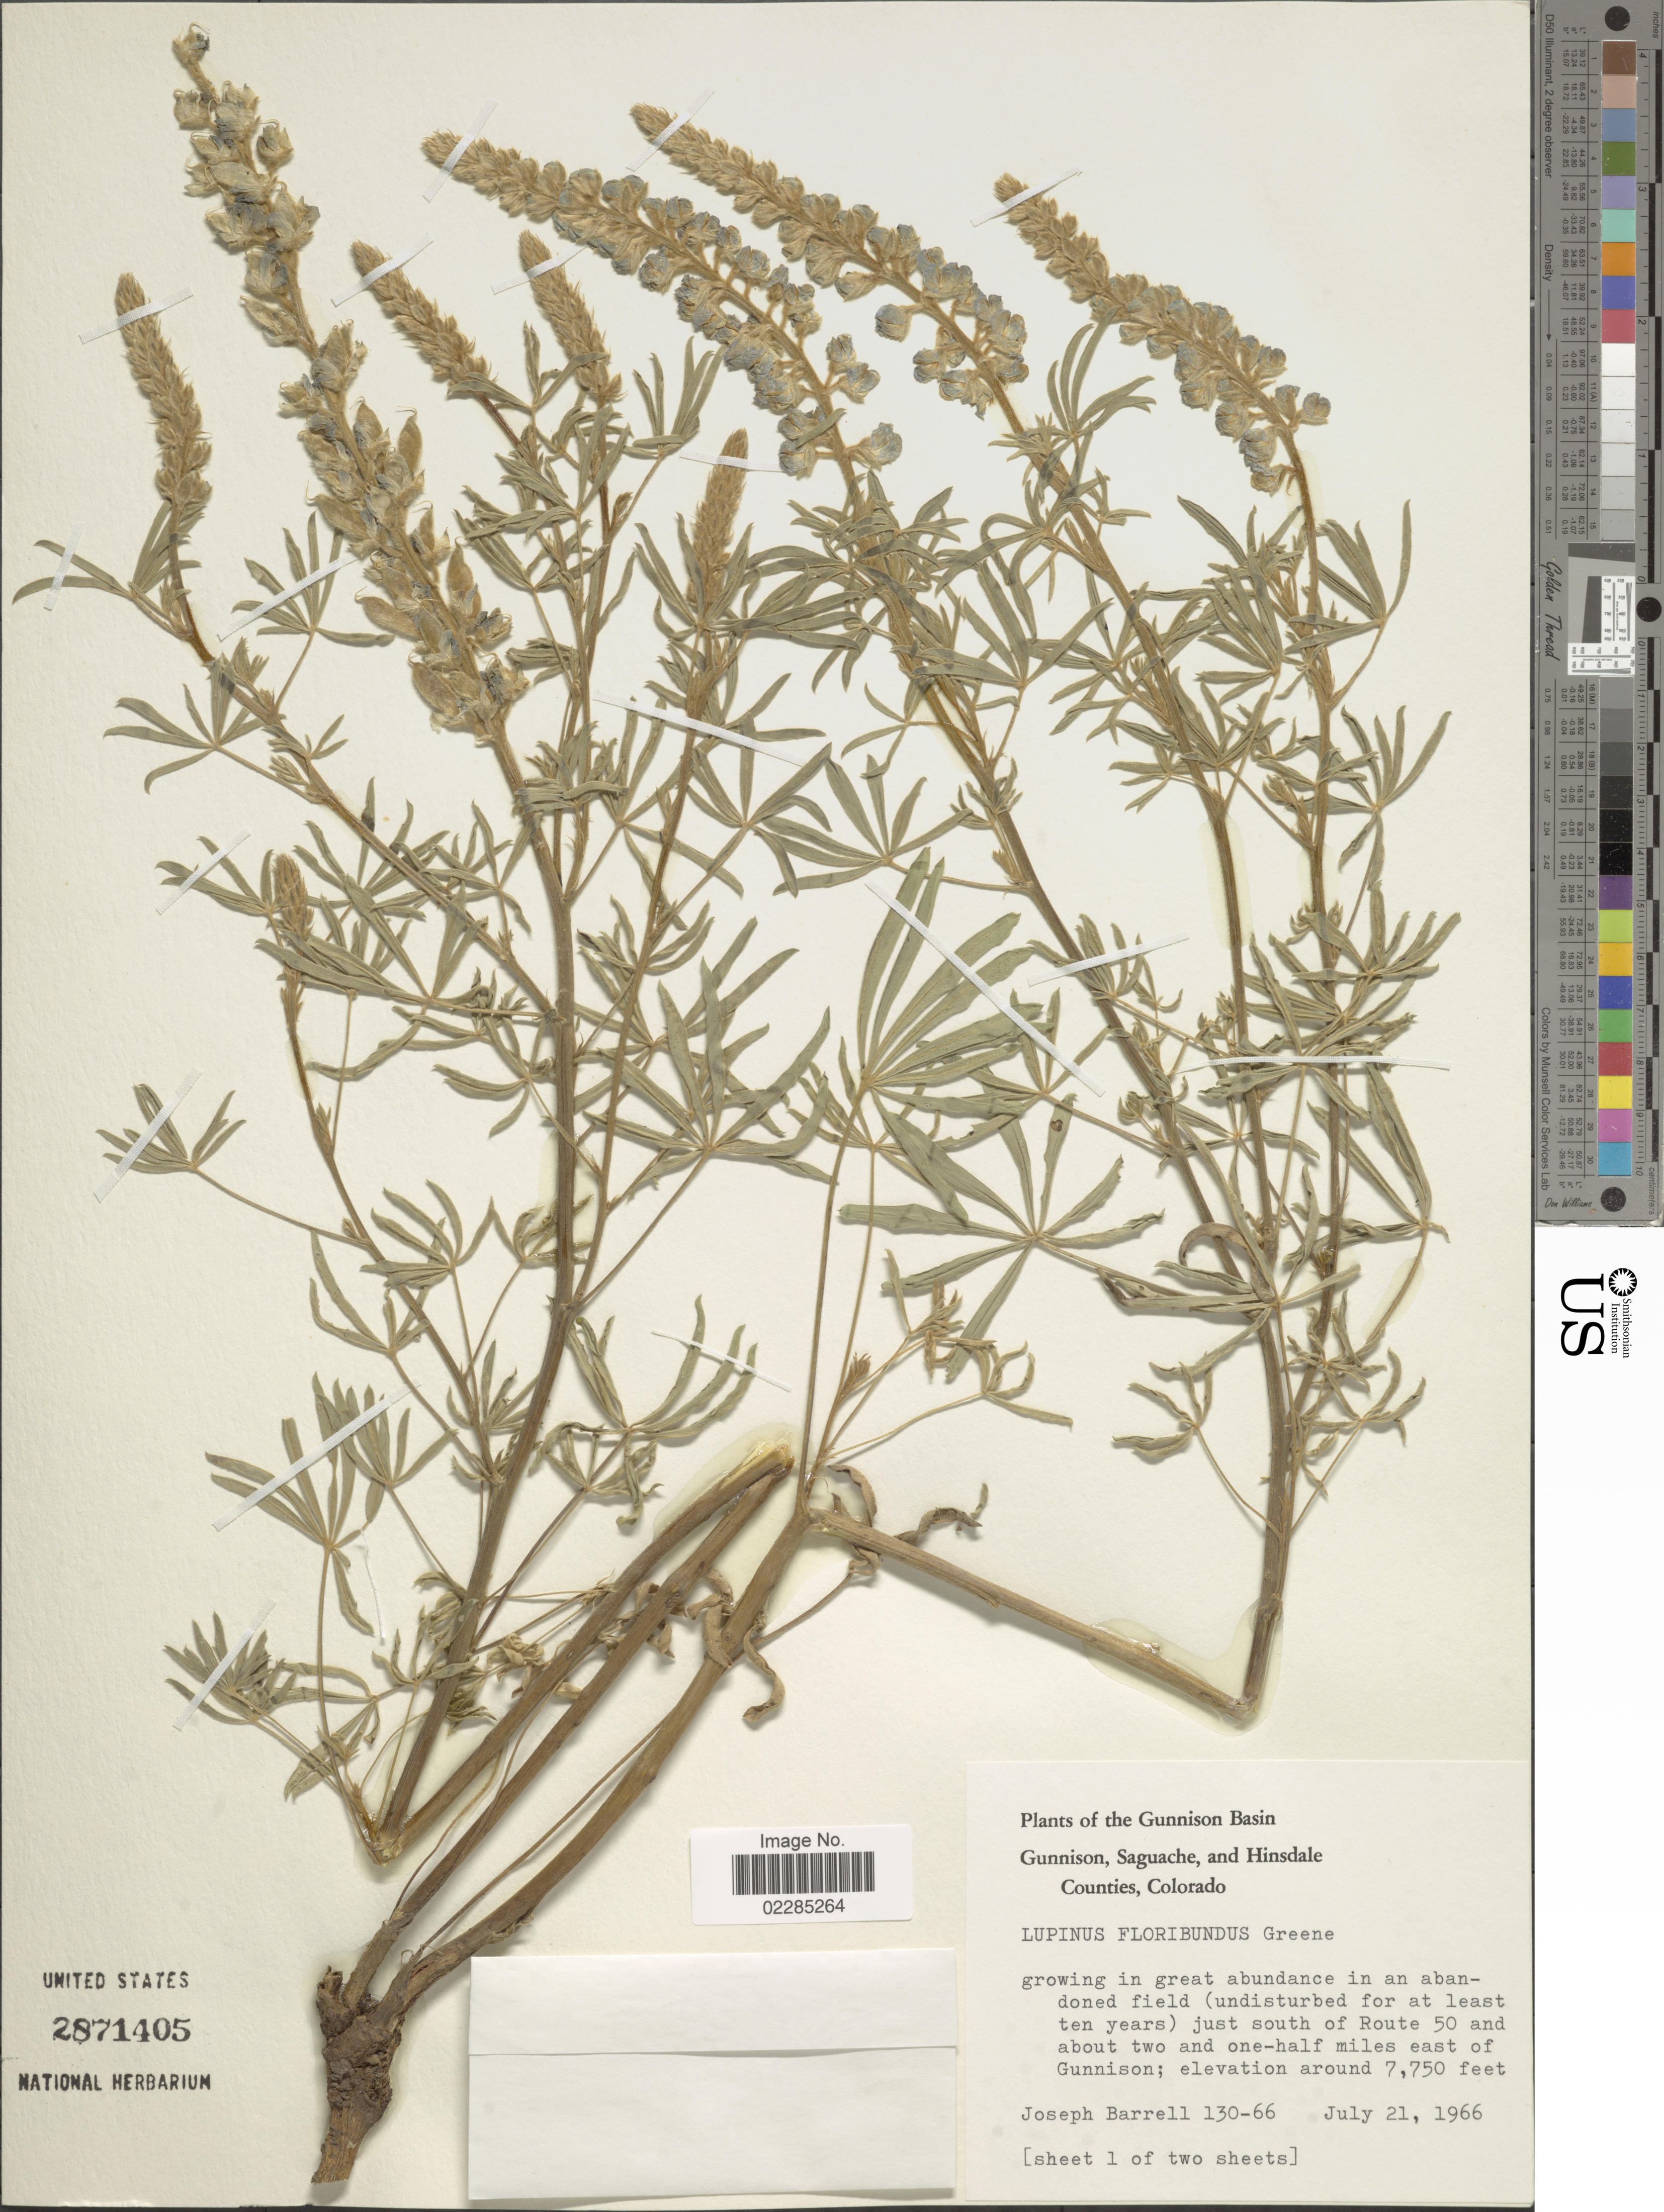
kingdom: Plantae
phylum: Tracheophyta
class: Magnoliopsida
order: Fabales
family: Fabaceae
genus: Lupinus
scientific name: Lupinus floribundus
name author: Greene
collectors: J. Barrell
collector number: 130-66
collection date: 1966-07-21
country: United States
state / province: Colorado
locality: Gunnison Basin. Gunnison, Saguache, and Hinsdale Counties. Just south of Route 50 and two and one- half miles east of Gunnison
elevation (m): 2362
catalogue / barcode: US 2871405